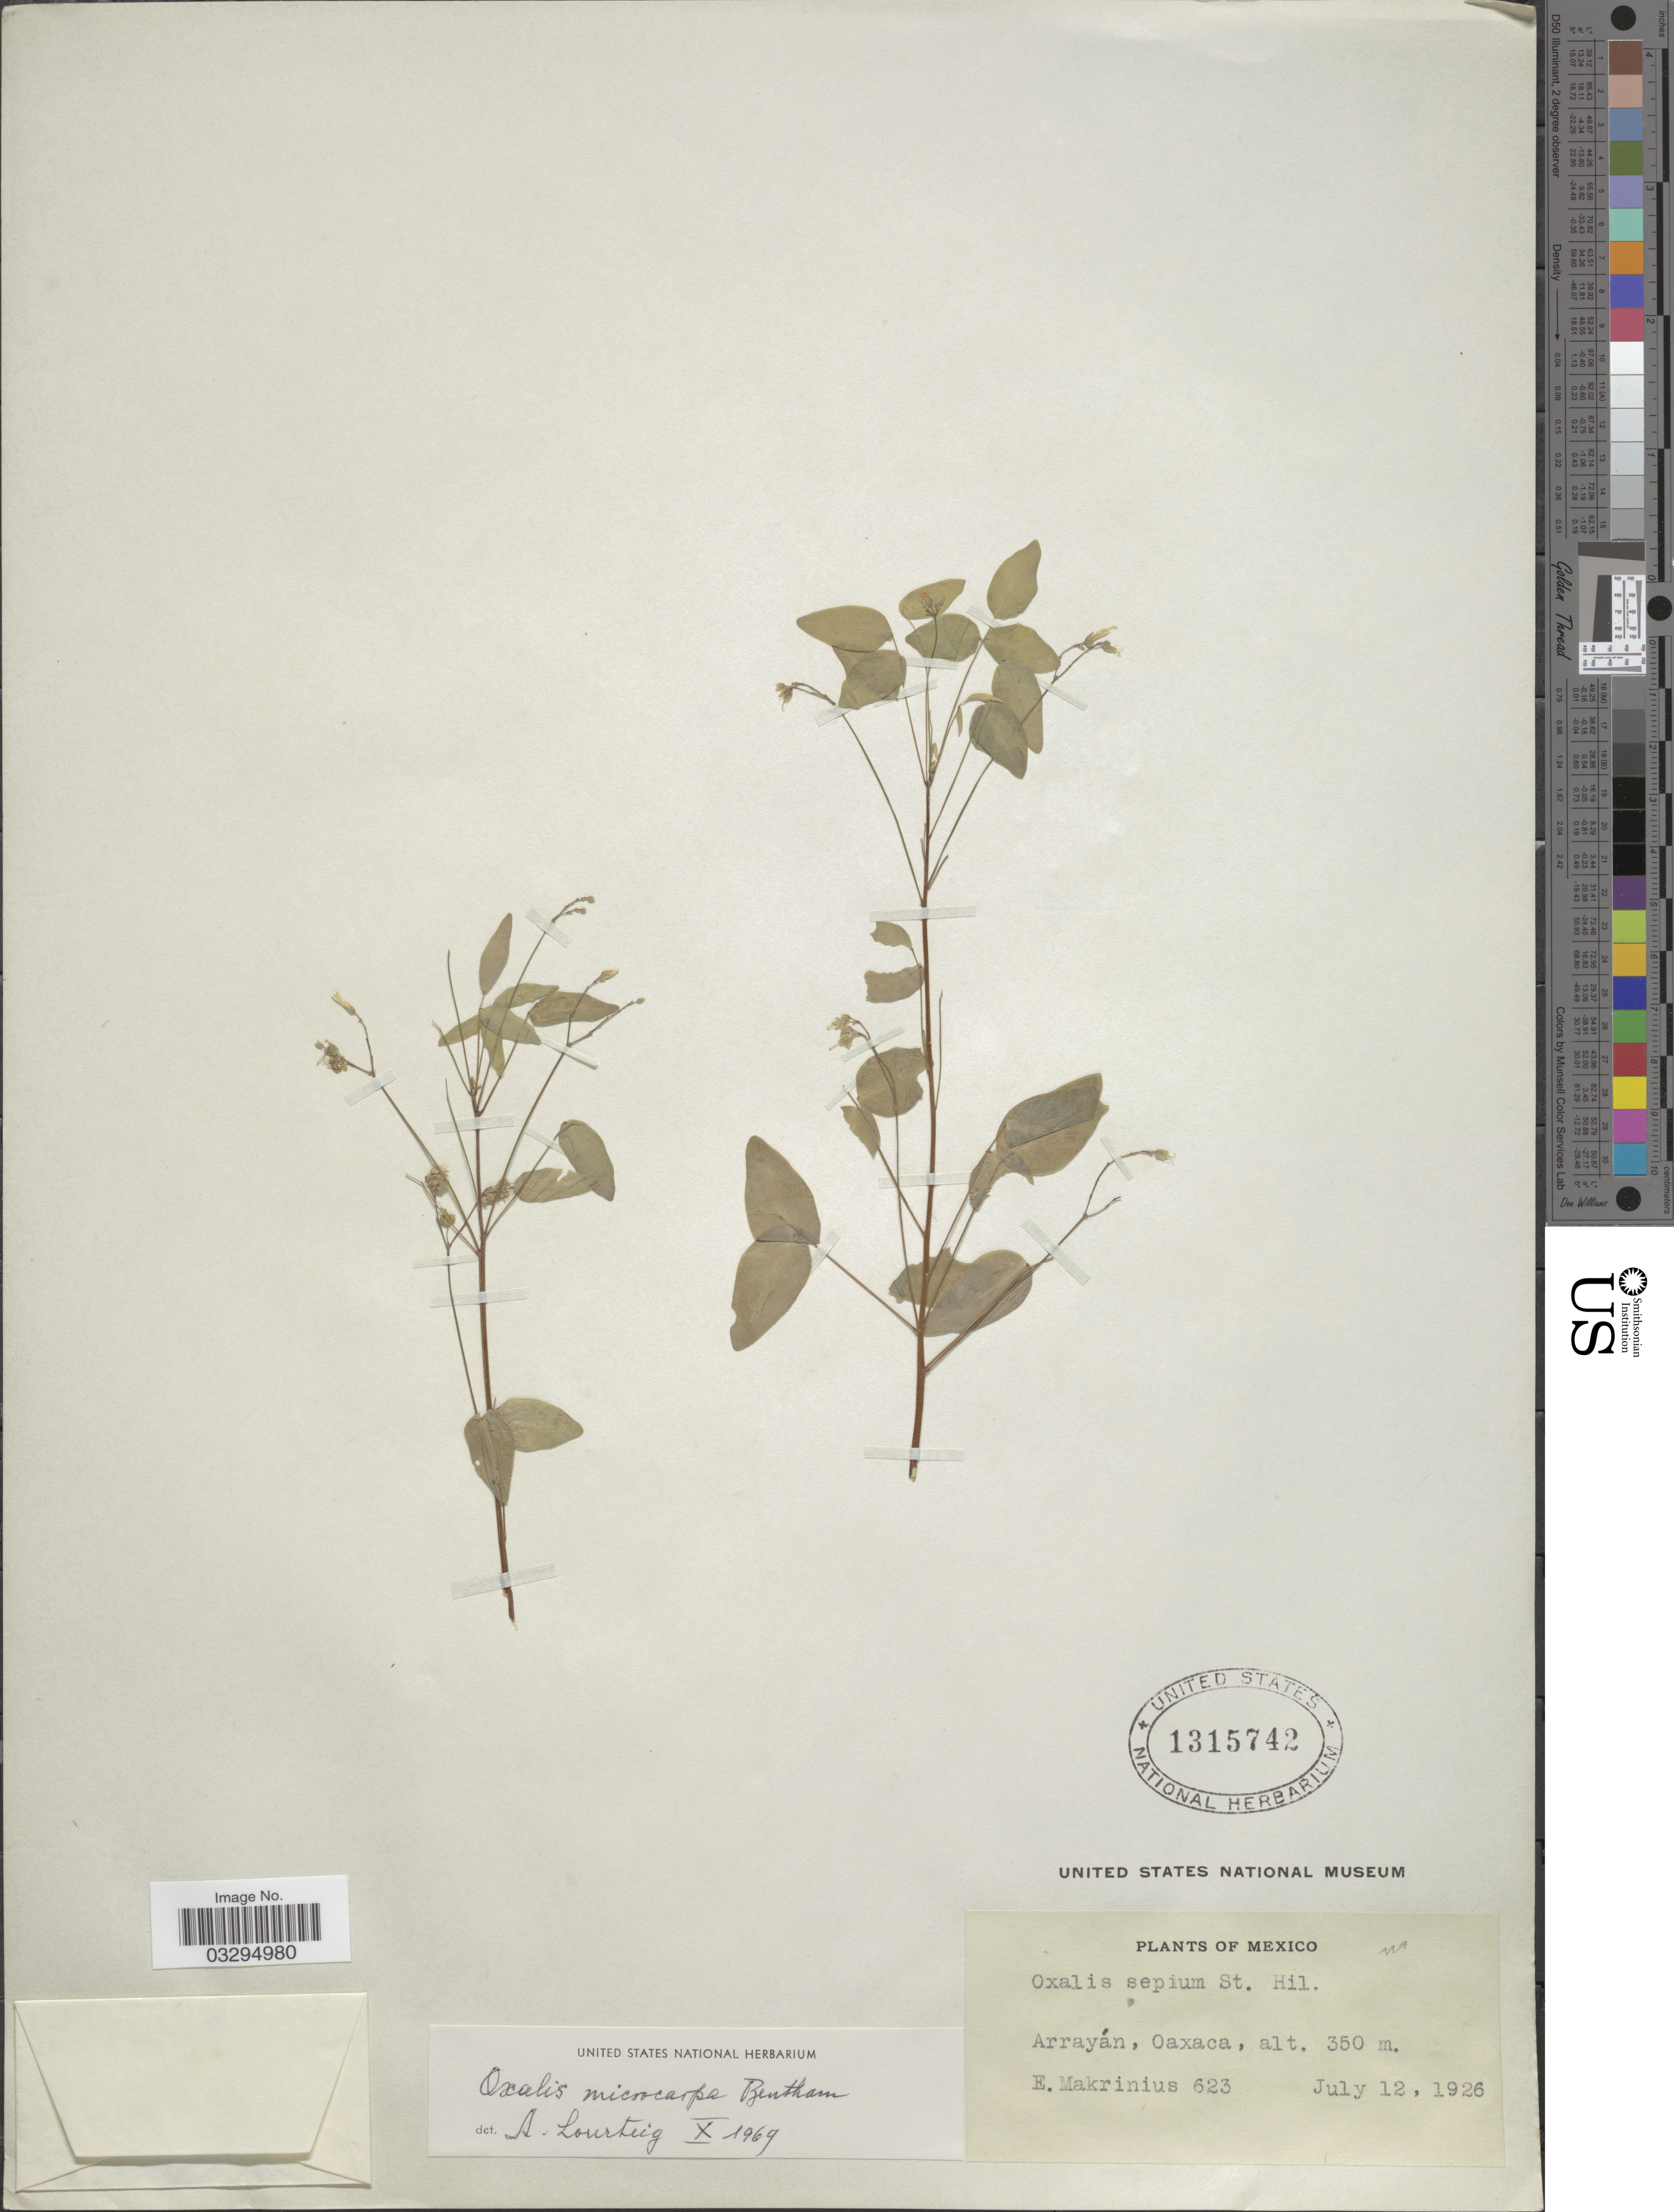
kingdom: Plantae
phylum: Tracheophyta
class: Magnoliopsida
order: Oxalidales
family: Oxalidaceae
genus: Oxalis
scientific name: Oxalis microcarpa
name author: Benth.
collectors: E. Makrinius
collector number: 623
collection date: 1926-07-12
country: Mexico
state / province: Oaxaca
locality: Arrayán.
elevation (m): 350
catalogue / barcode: US 1315742